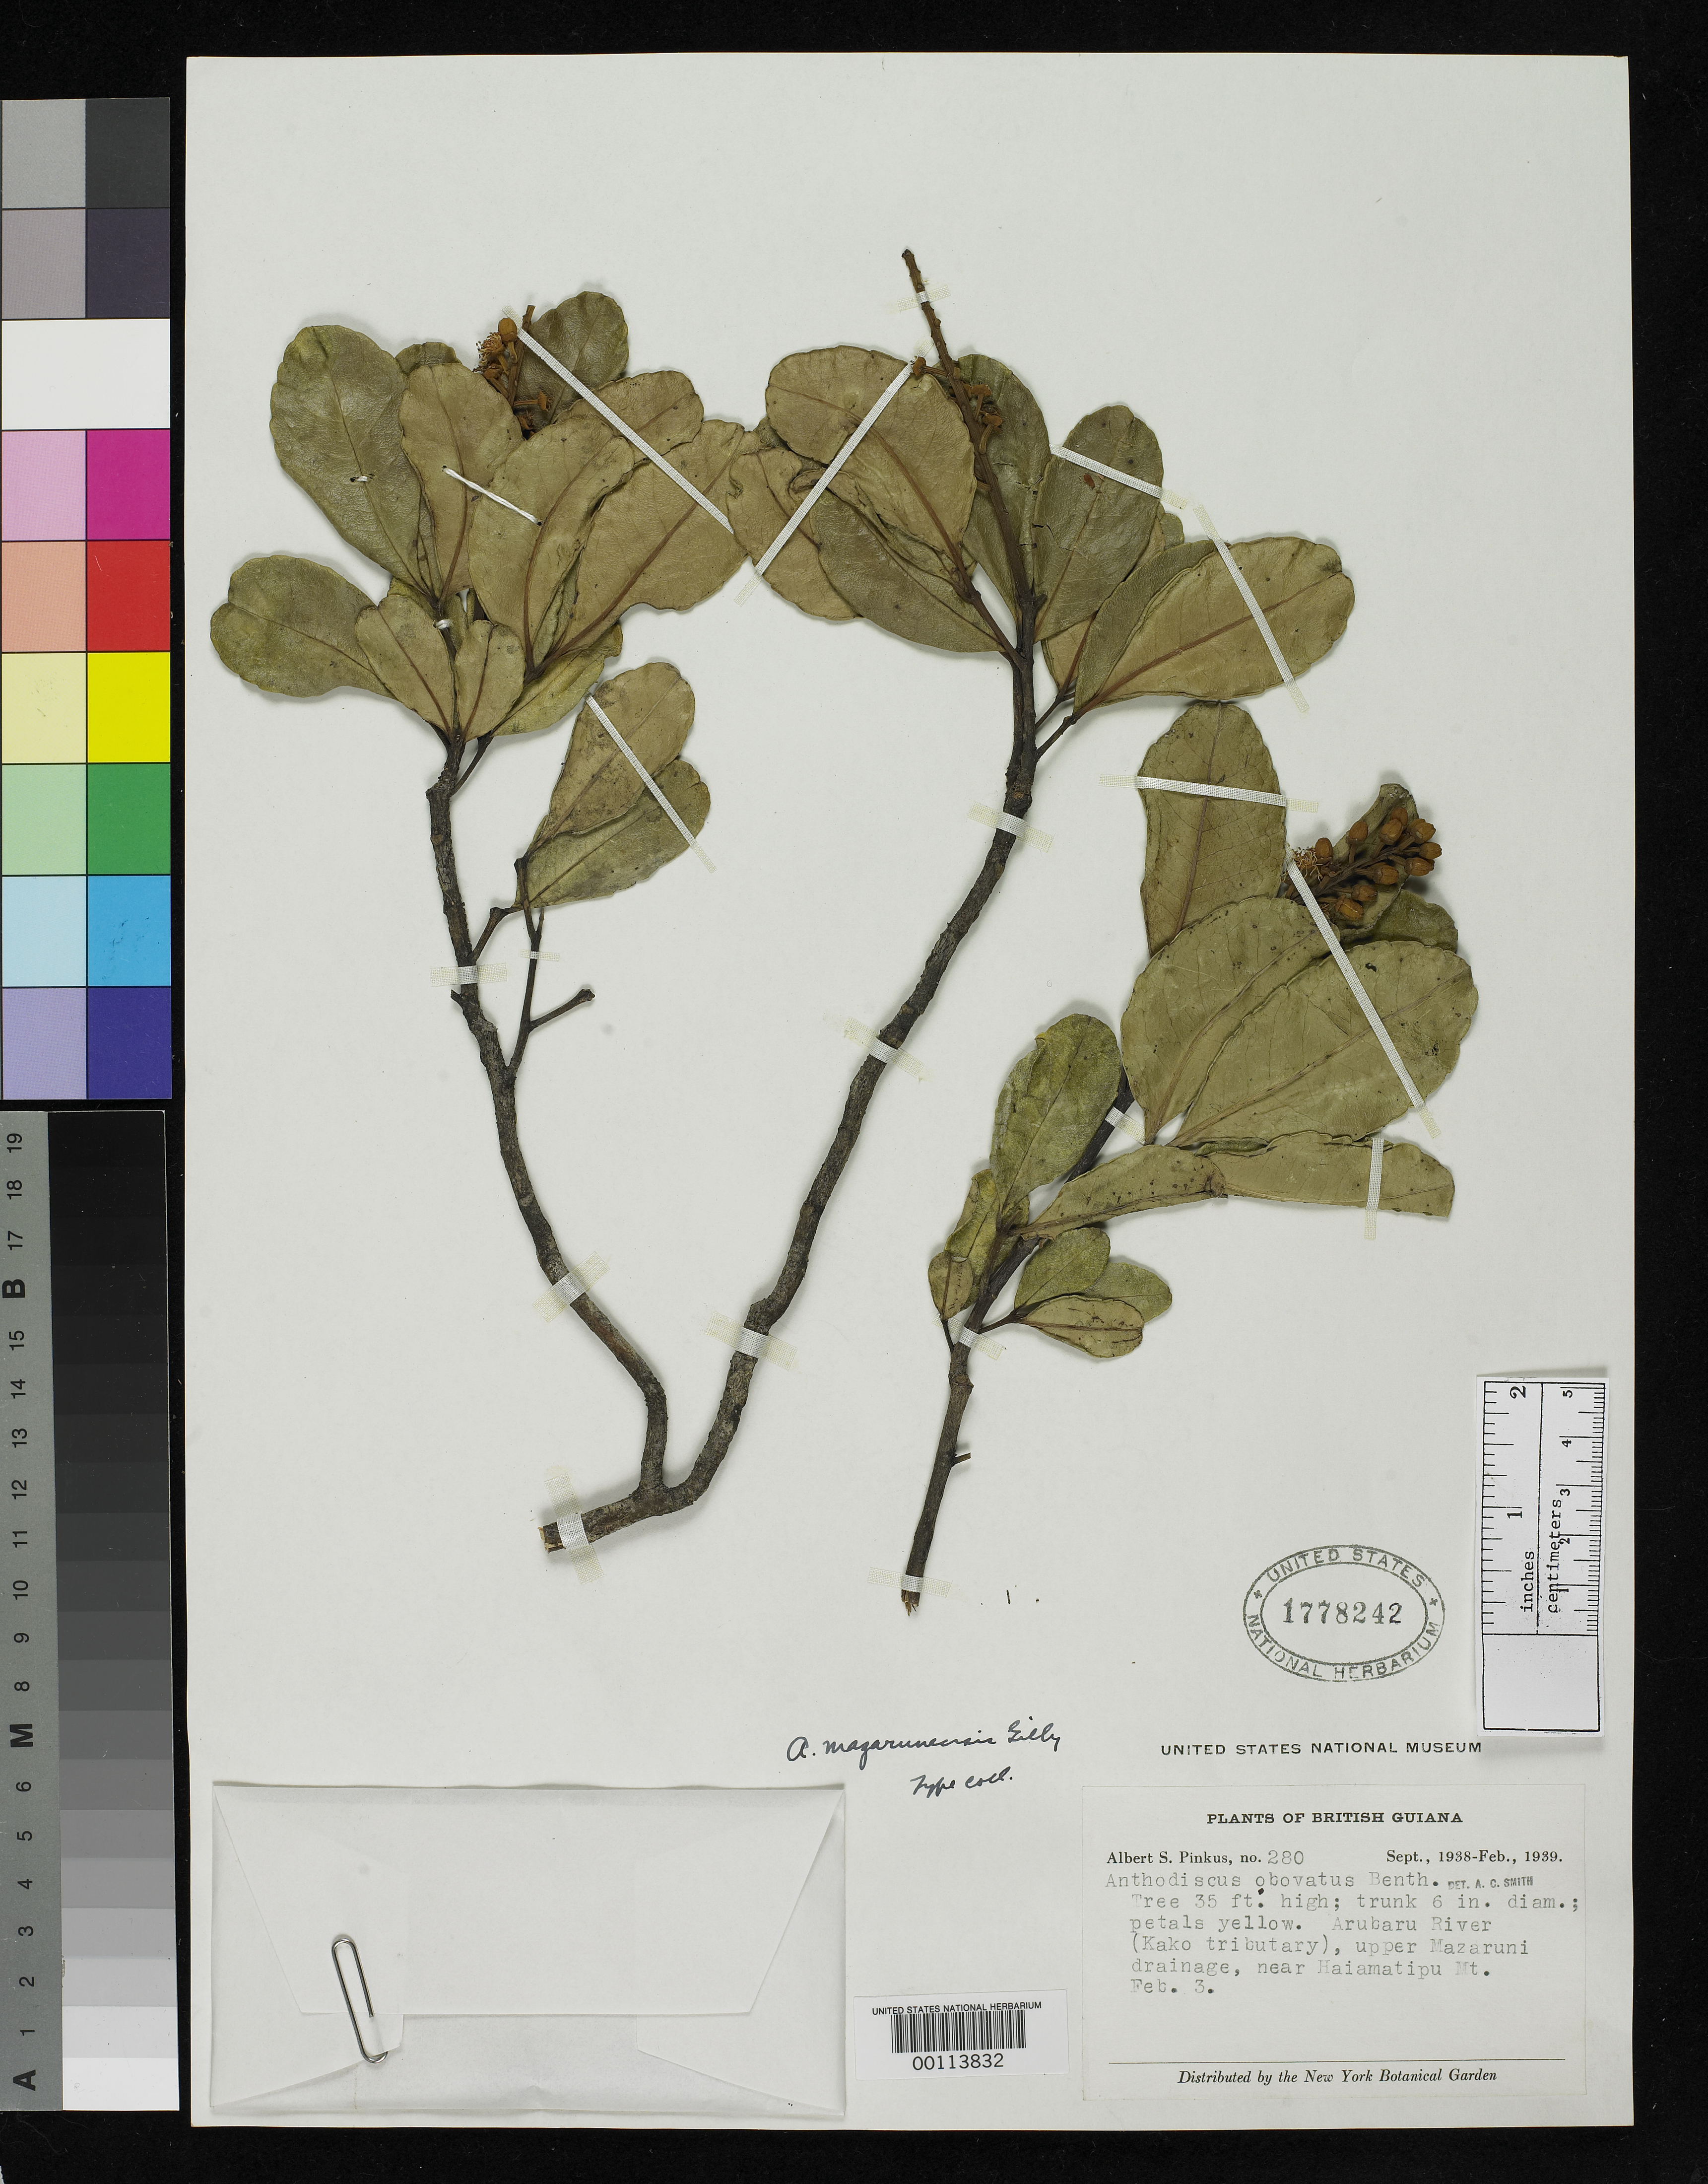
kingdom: Plantae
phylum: Tracheophyta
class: Magnoliopsida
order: Malpighiales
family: Caryocaraceae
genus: Anthodiscus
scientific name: Anthodiscus mazarunensis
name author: Gilly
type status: Isotype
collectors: A. Pinkus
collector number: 280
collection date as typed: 03 Feb 1939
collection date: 1939-02-03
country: Guyana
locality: Mazaruni River Basin, Arubaru River.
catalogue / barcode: US 1778242